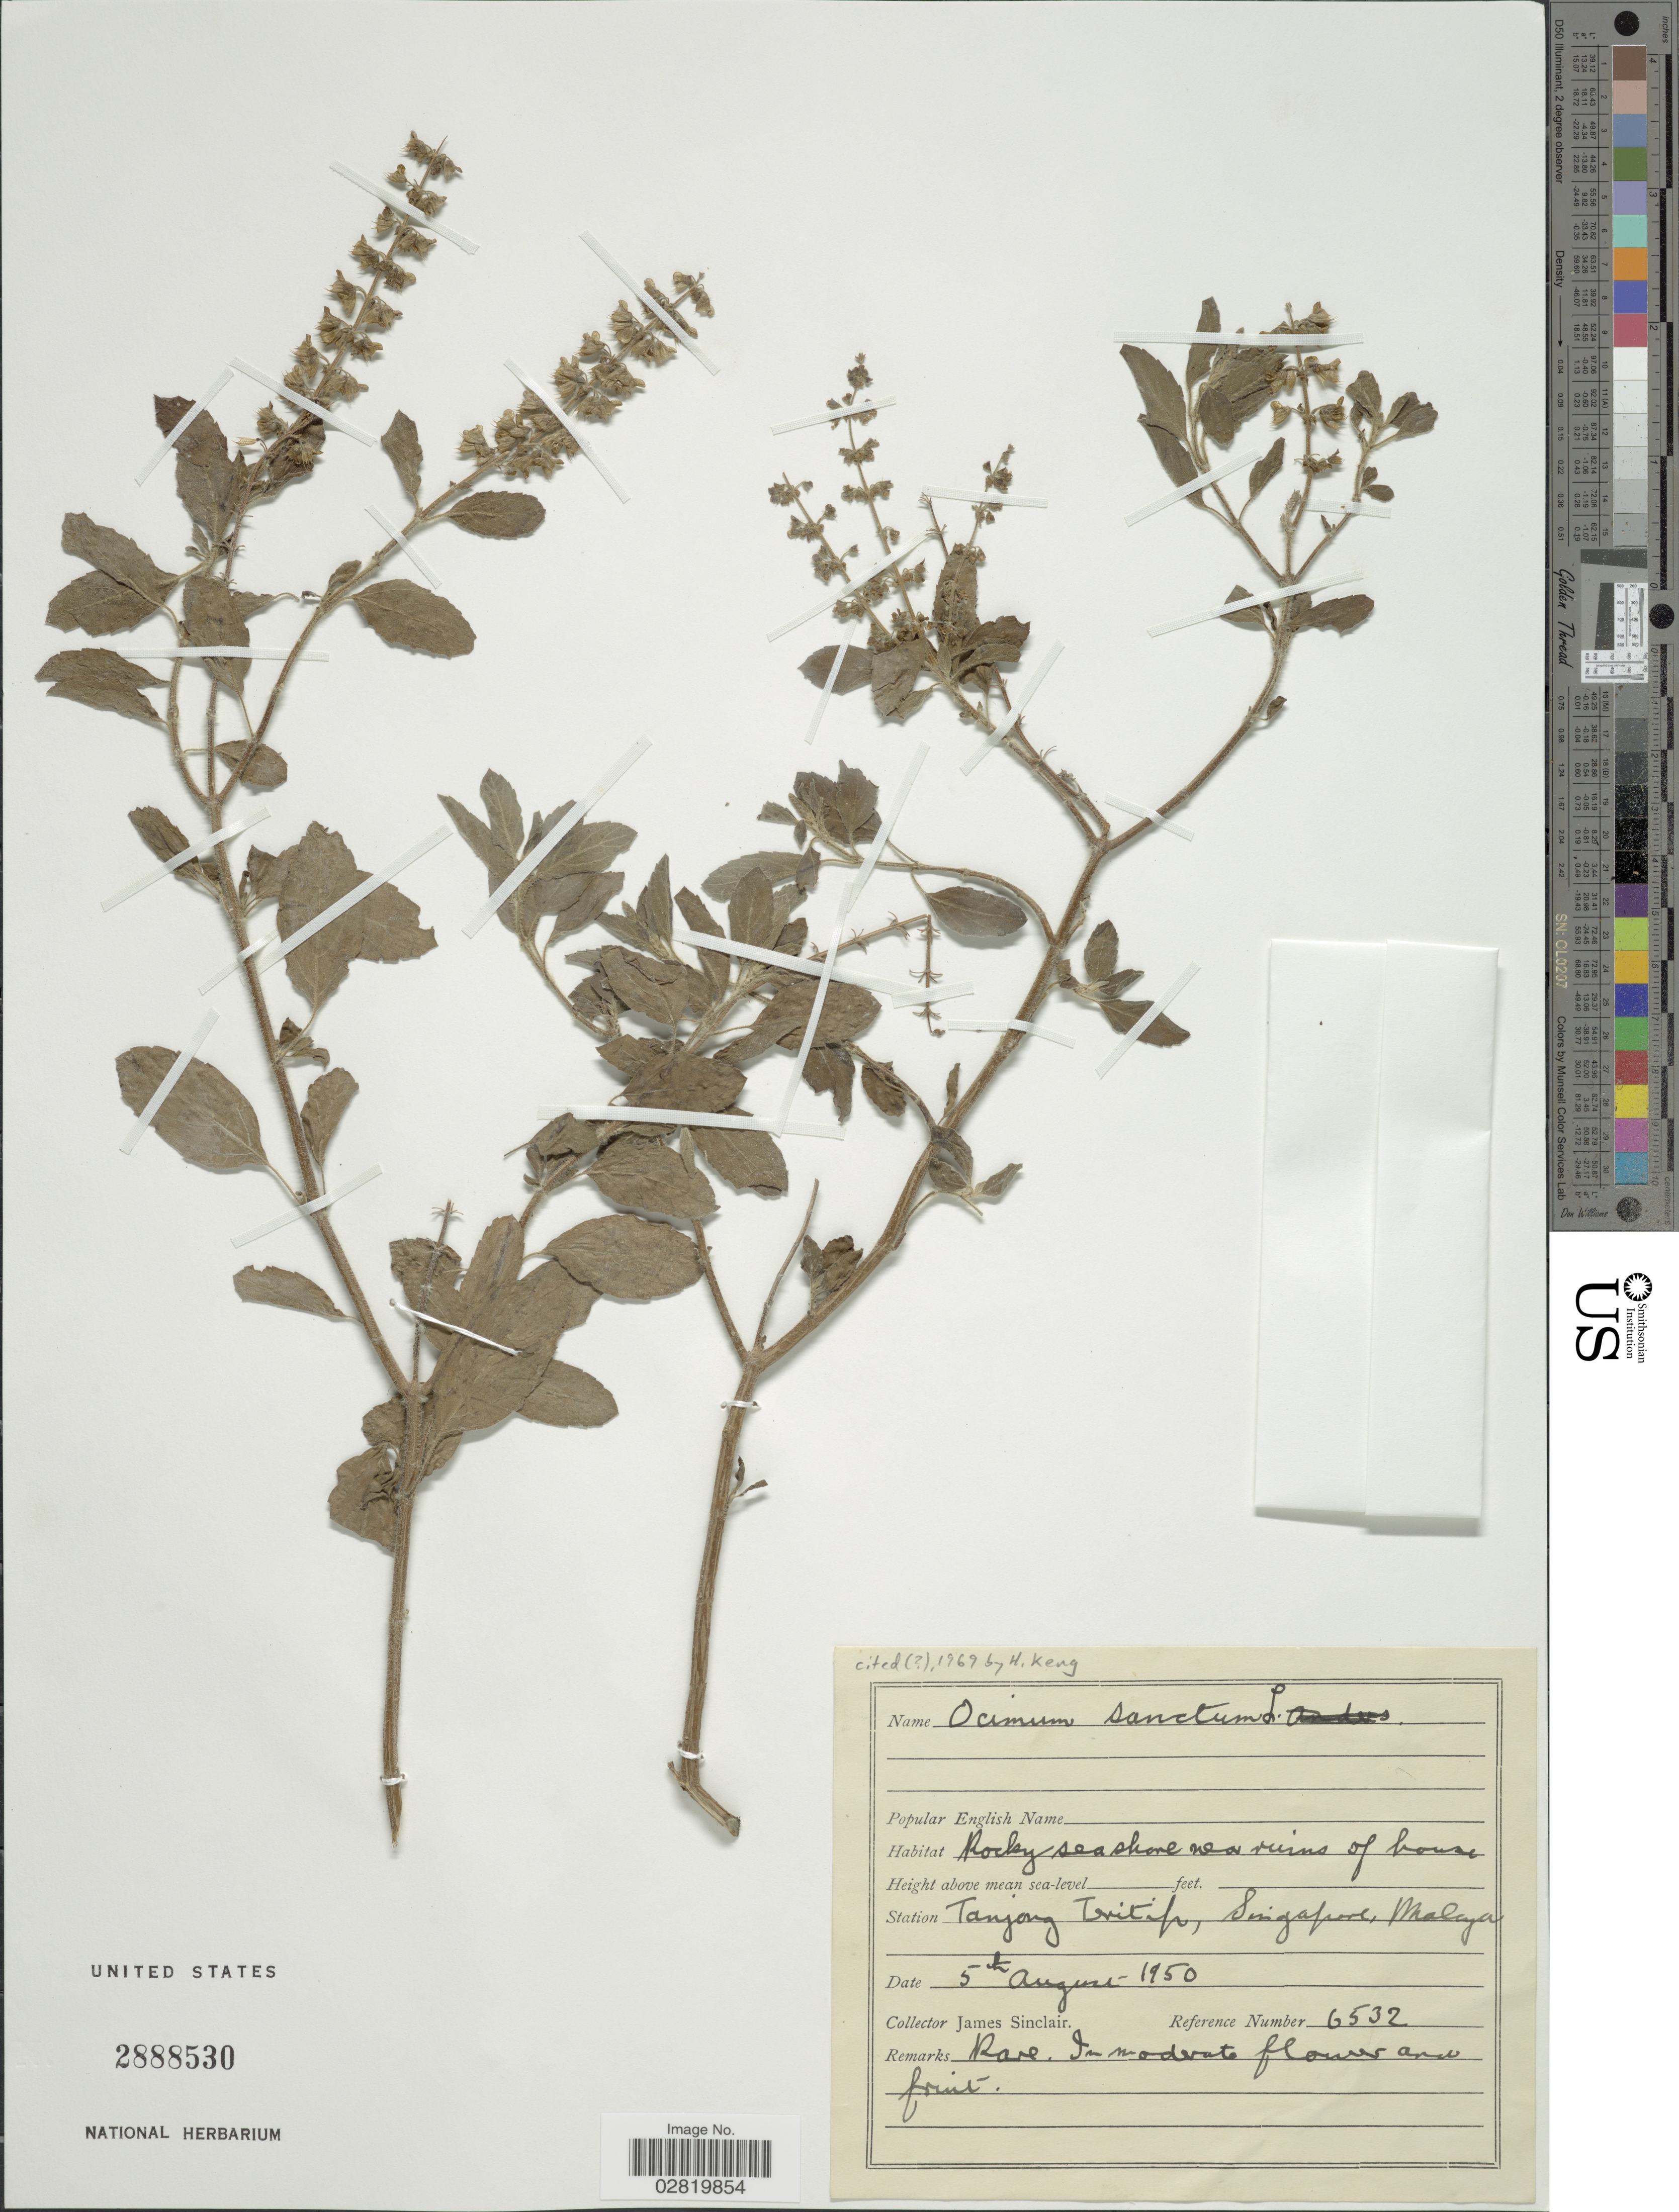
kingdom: Plantae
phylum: Tracheophyta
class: Magnoliopsida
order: Lamiales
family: Lamiaceae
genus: Ocimum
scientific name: Ocimum sanctum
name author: L.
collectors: J. Sinclair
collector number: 6532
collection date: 1950-08-05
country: Singapore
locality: Station Tanjong Teritip, Singapore, Malaya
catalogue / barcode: US 2888530